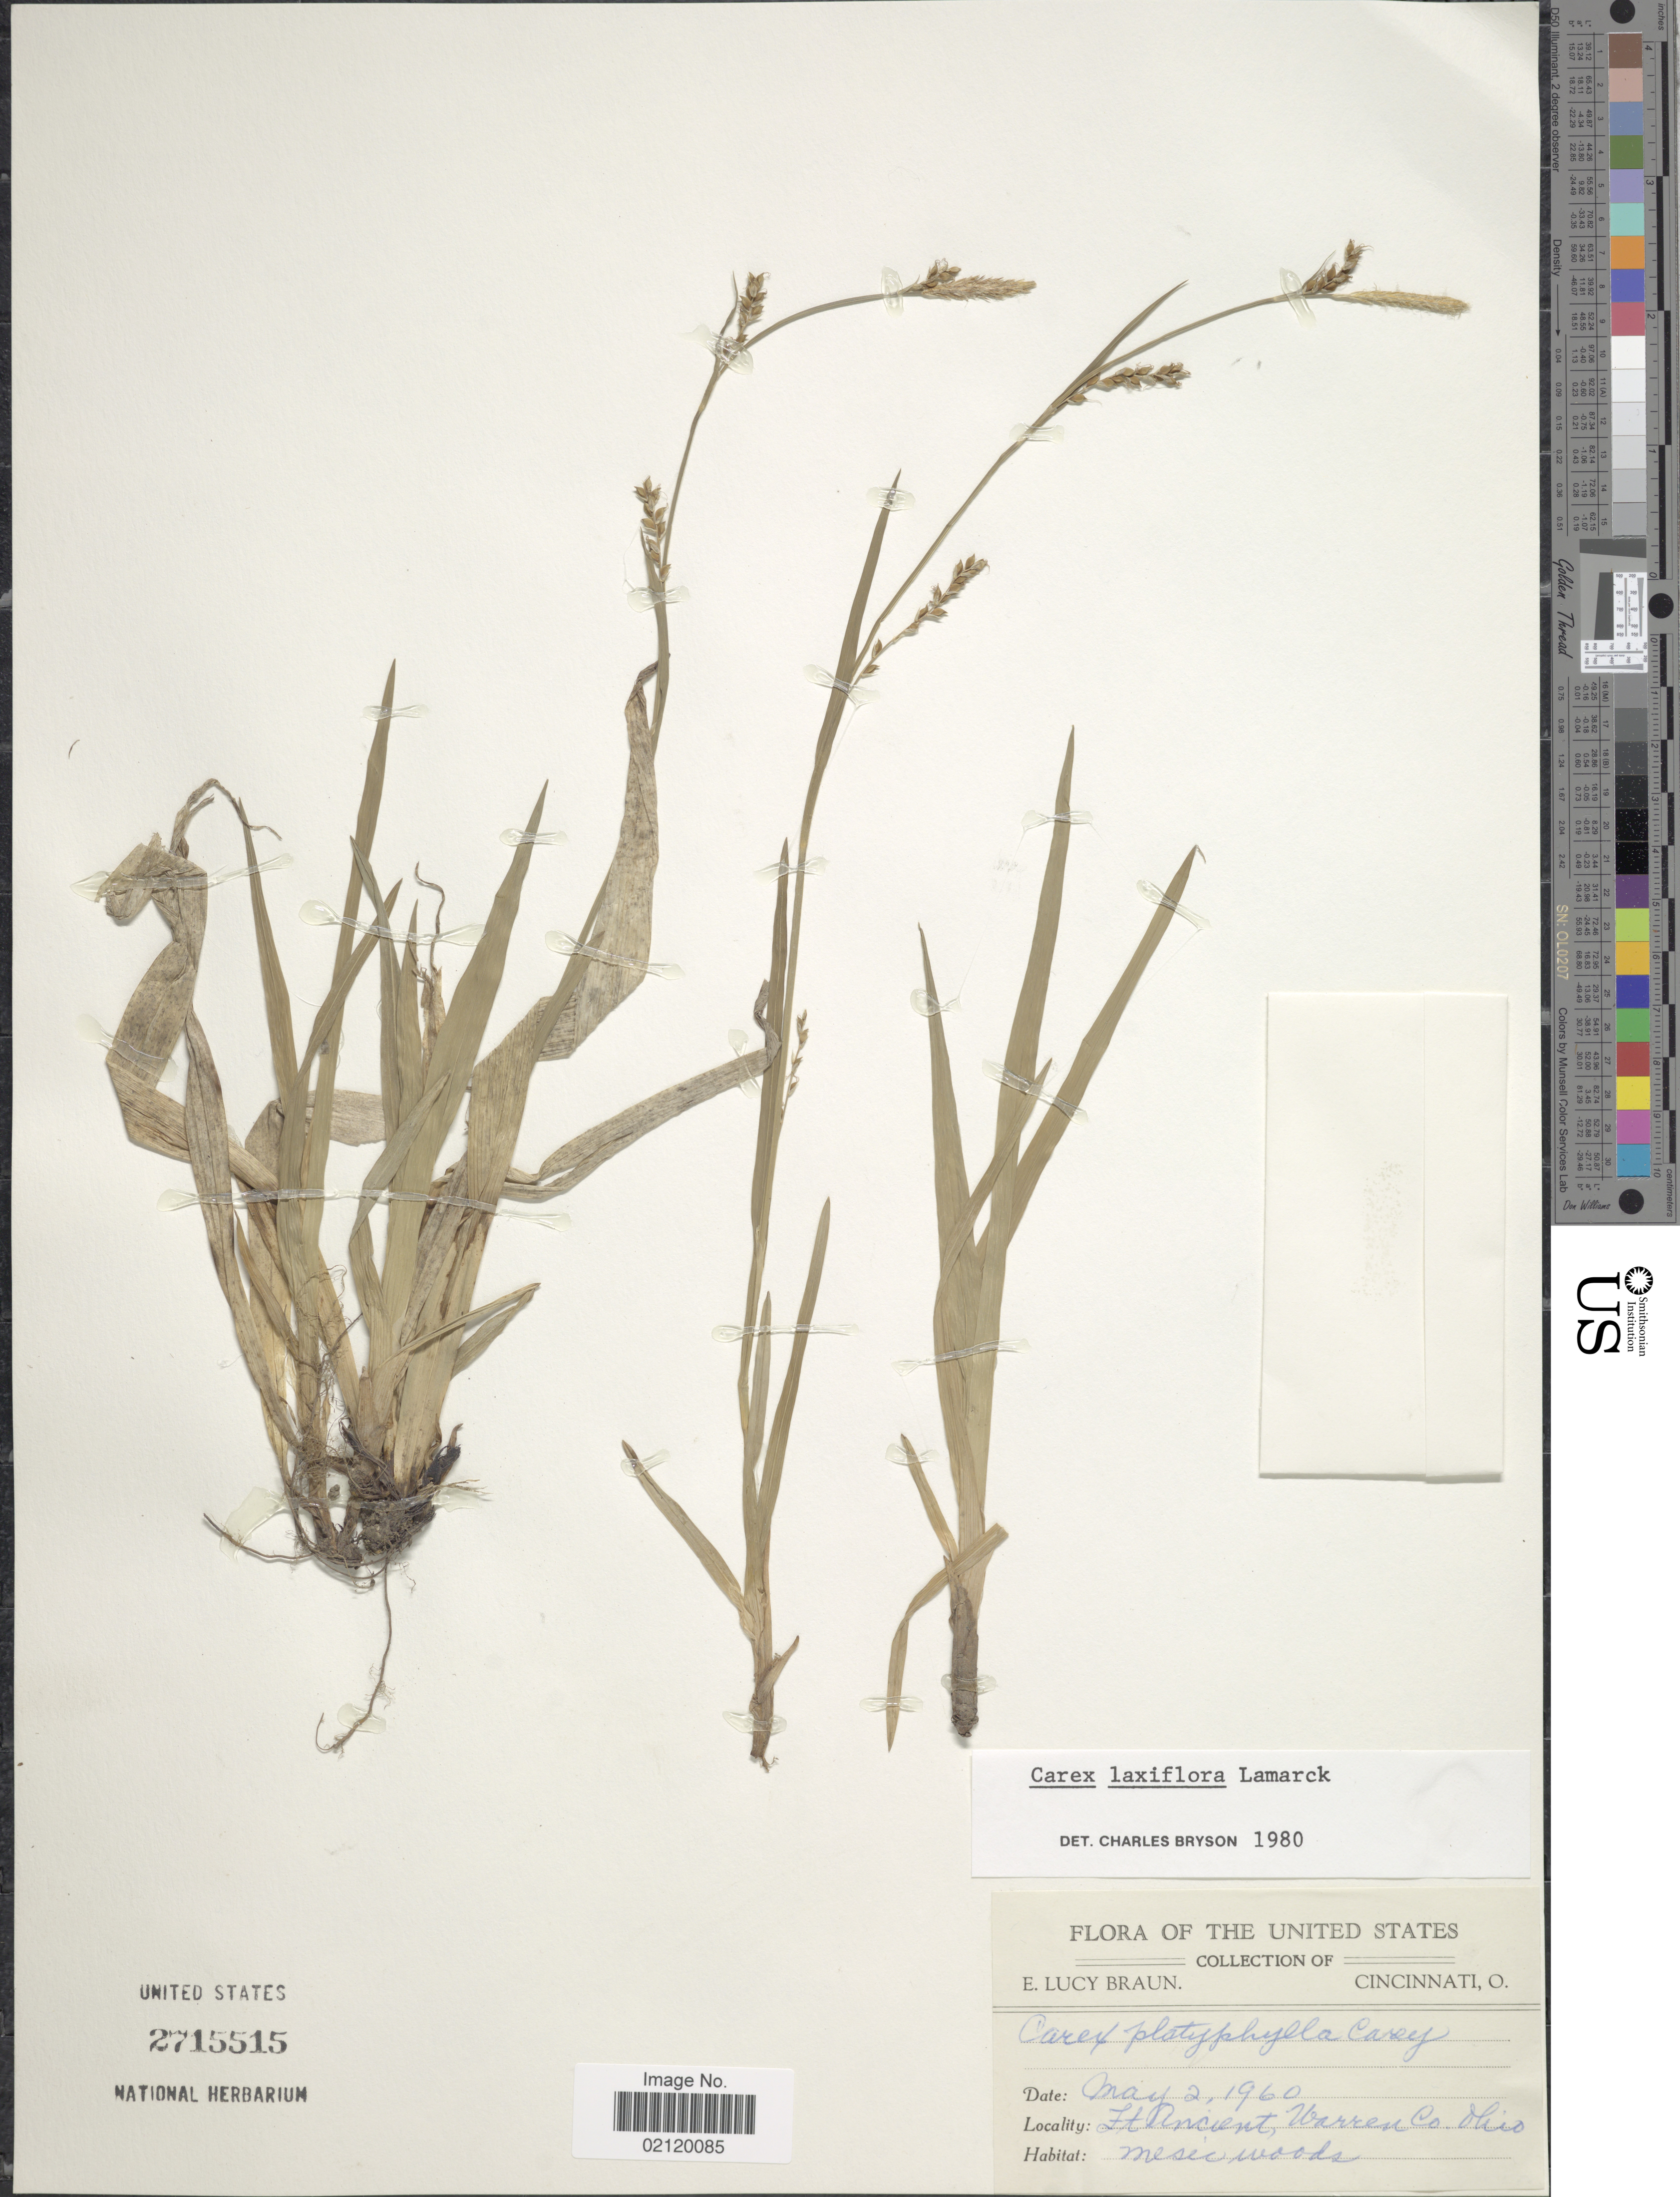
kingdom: Plantae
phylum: Tracheophyta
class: Liliopsida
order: Poales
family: Cyperaceae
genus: Carex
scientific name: Carex laxiflora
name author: Lam.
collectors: E. L. Braun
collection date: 1960-05-02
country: United States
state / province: Ohio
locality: Ft. Ancient , Warren Co.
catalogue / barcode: US 2715515